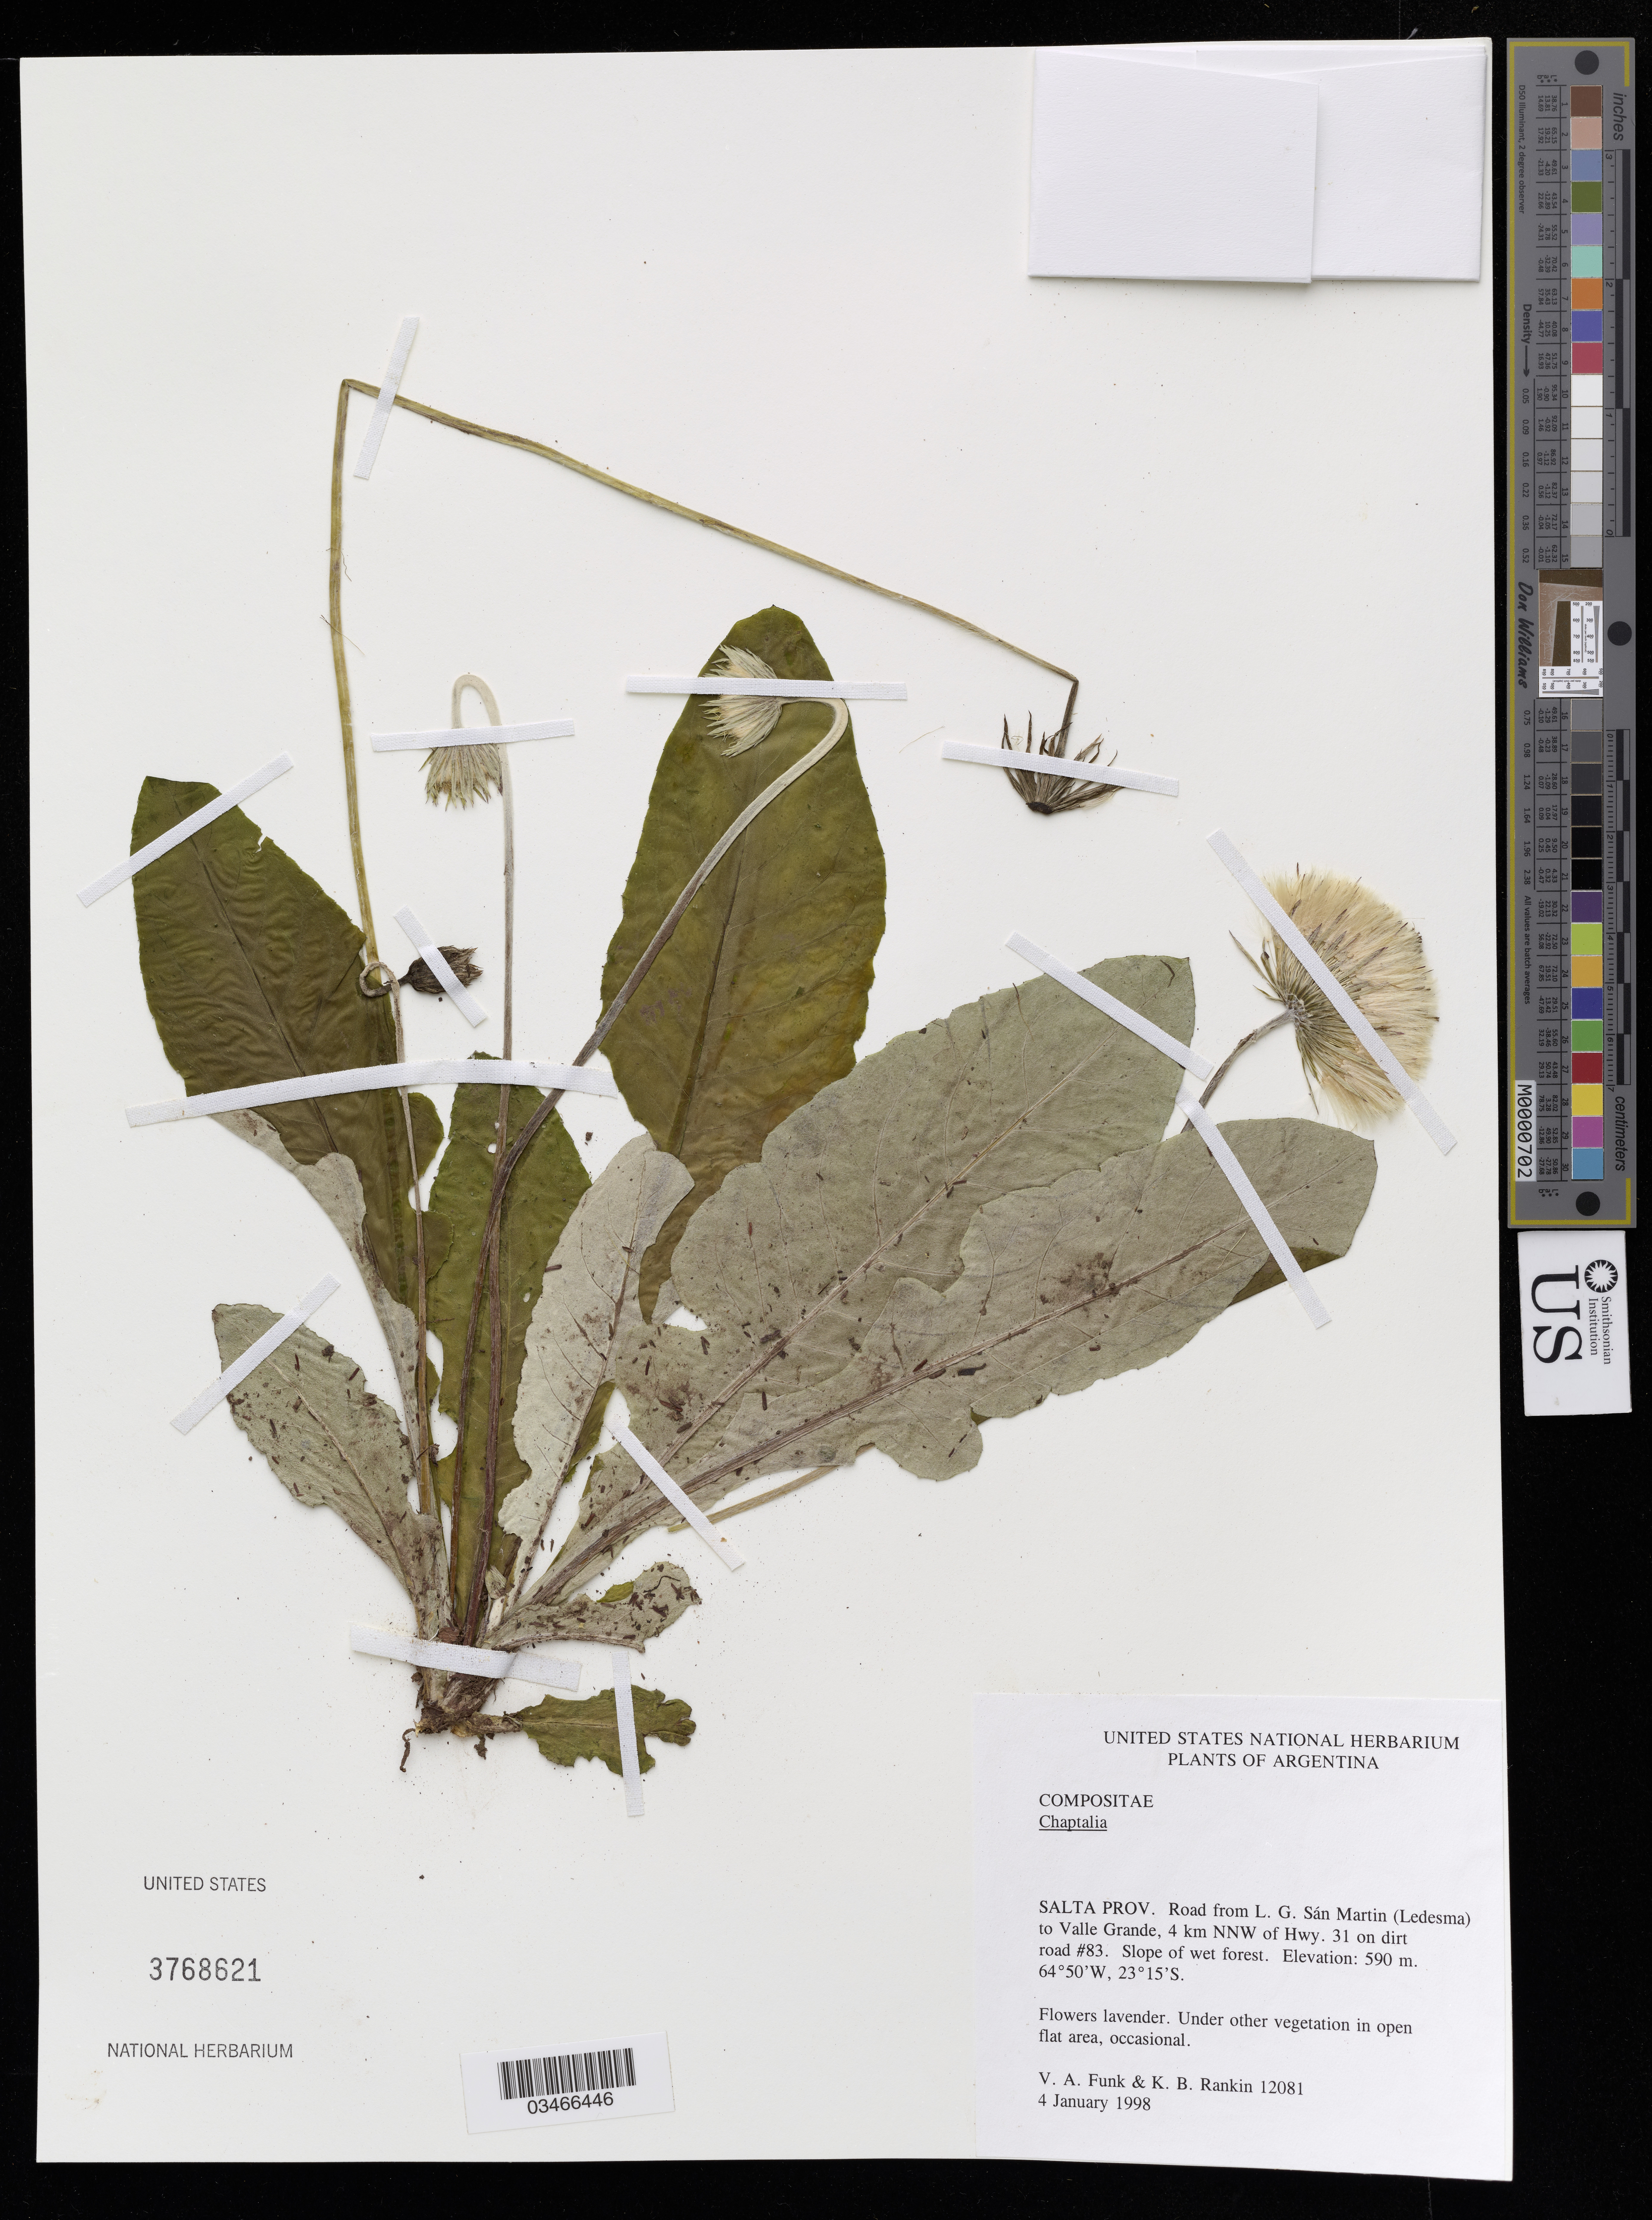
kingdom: Plantae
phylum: Tracheophyta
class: Magnoliopsida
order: Asterales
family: Asteraceae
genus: Chaptalia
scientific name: Chaptalia sp.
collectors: V. Funk & K. B. Rankin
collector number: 12081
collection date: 1998-01-04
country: Argentina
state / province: Salta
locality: Road from L.G. Sán Martin (Ledesma) to Valle Grande, 4 km NNW of Hwy. 31 on dirt road #83.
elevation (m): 590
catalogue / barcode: US 3768621